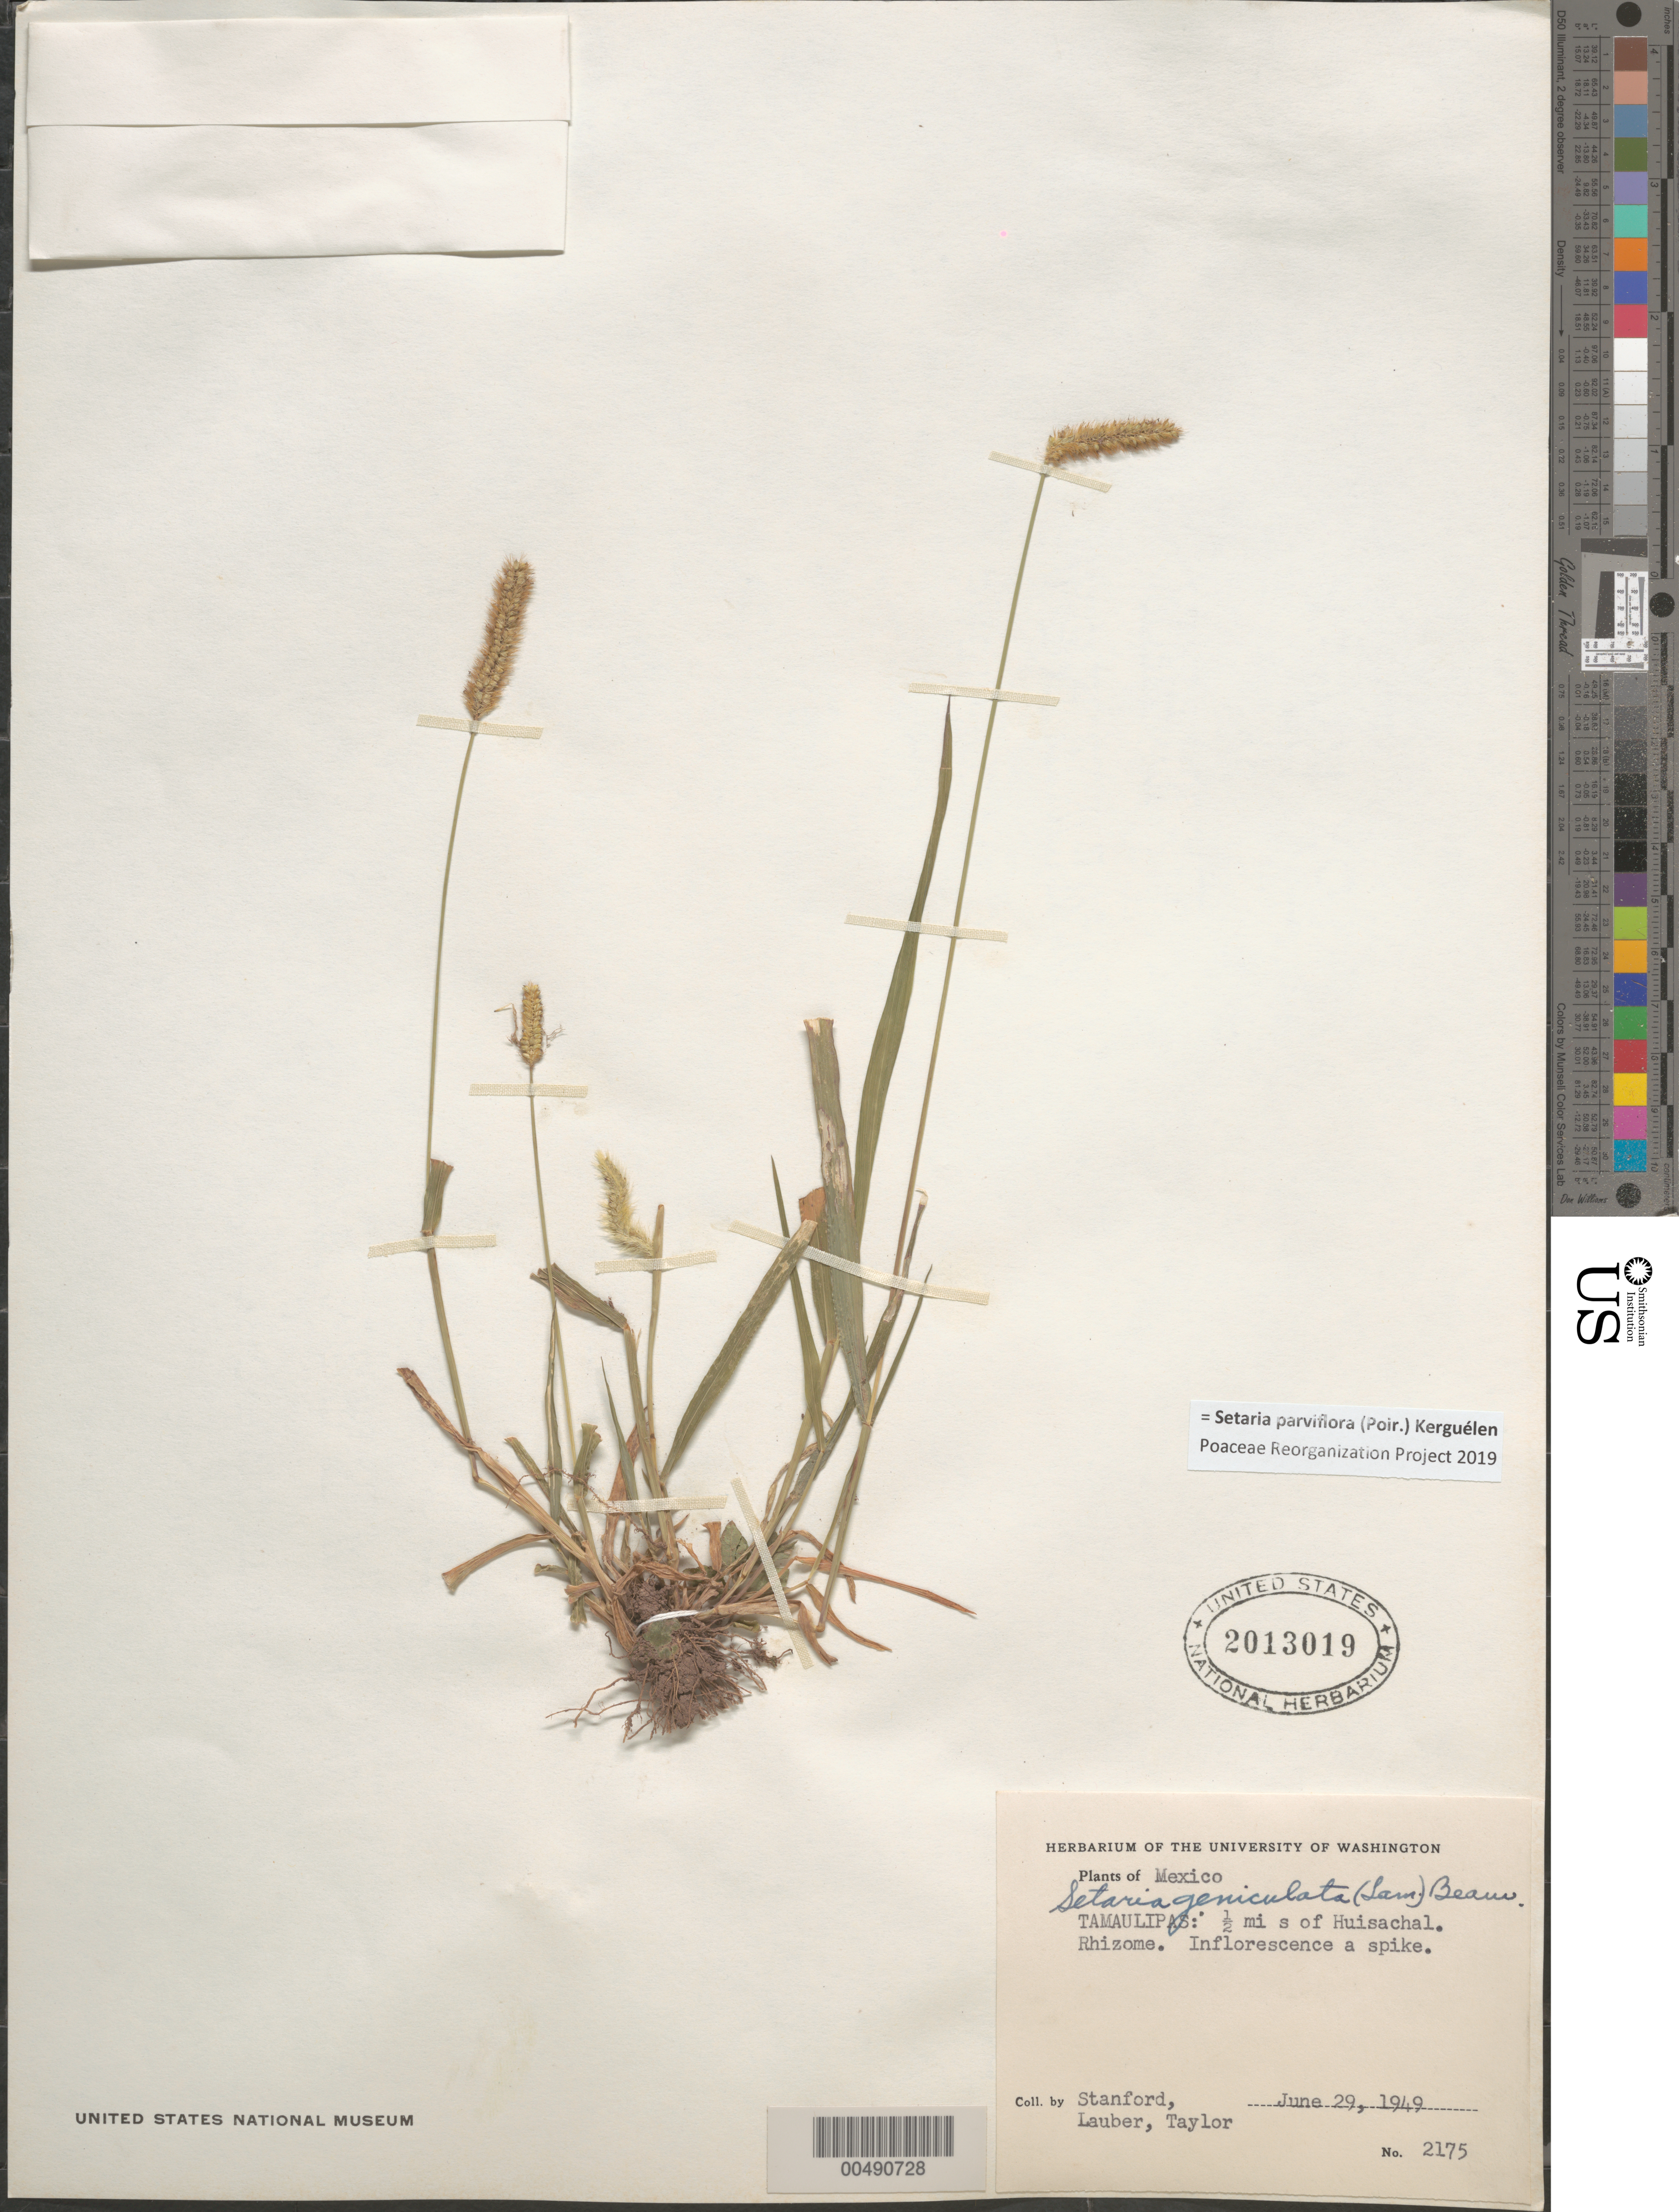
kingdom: Plantae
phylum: Tracheophyta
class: Liliopsida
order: Poales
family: Poaceae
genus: Setaria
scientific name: Setaria parviflora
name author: (Poir.) Kerguélen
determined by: Poaceae Reorganization Project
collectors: -. Stanford, -. Lauber & -- Taylor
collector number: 2175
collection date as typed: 29 Jun 1949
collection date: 1949-06-29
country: Mexico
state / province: Tamaulipas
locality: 0.5 mi S of Huisachal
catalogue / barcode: US 2013019